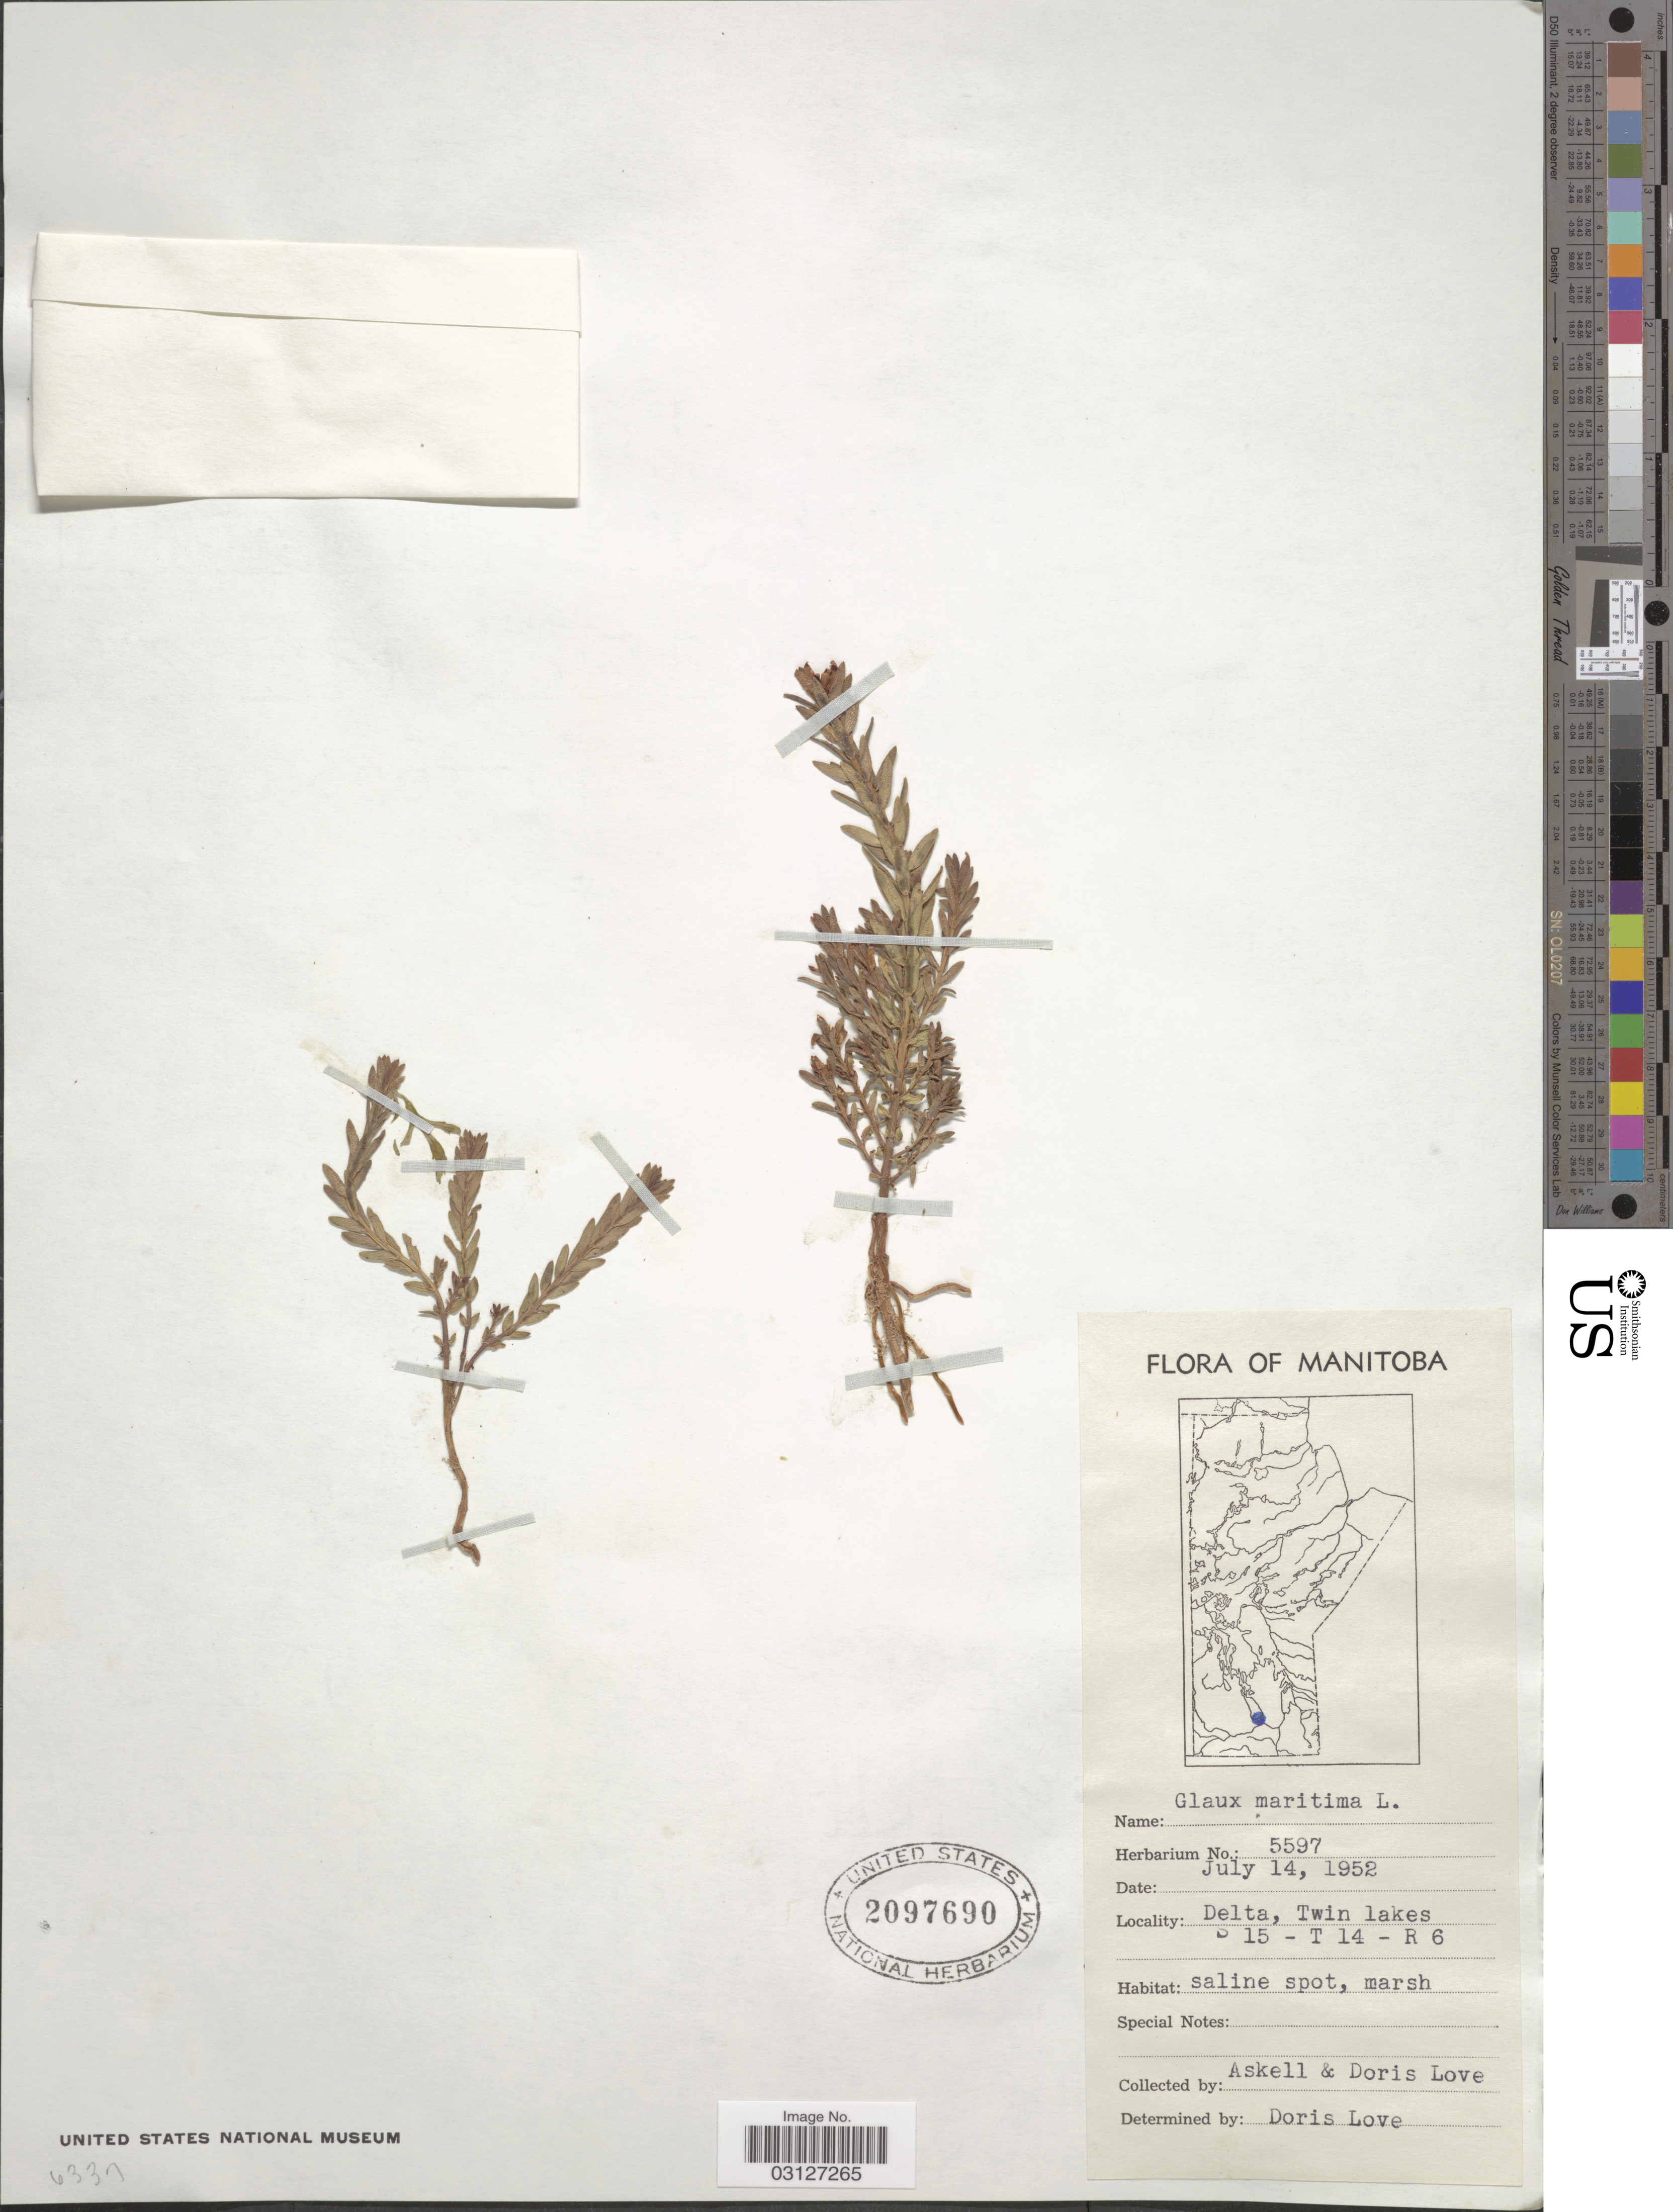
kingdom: Plantae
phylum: Tracheophyta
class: Magnoliopsida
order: Ericales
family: Primulaceae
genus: Glaux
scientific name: Glaux maritima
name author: L.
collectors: Á. Löve & D. Löve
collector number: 5597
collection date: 1952-07-14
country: Canada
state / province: Manitoba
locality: Delta, Twin lakes S15- T14 - R6.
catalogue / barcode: US 2097690